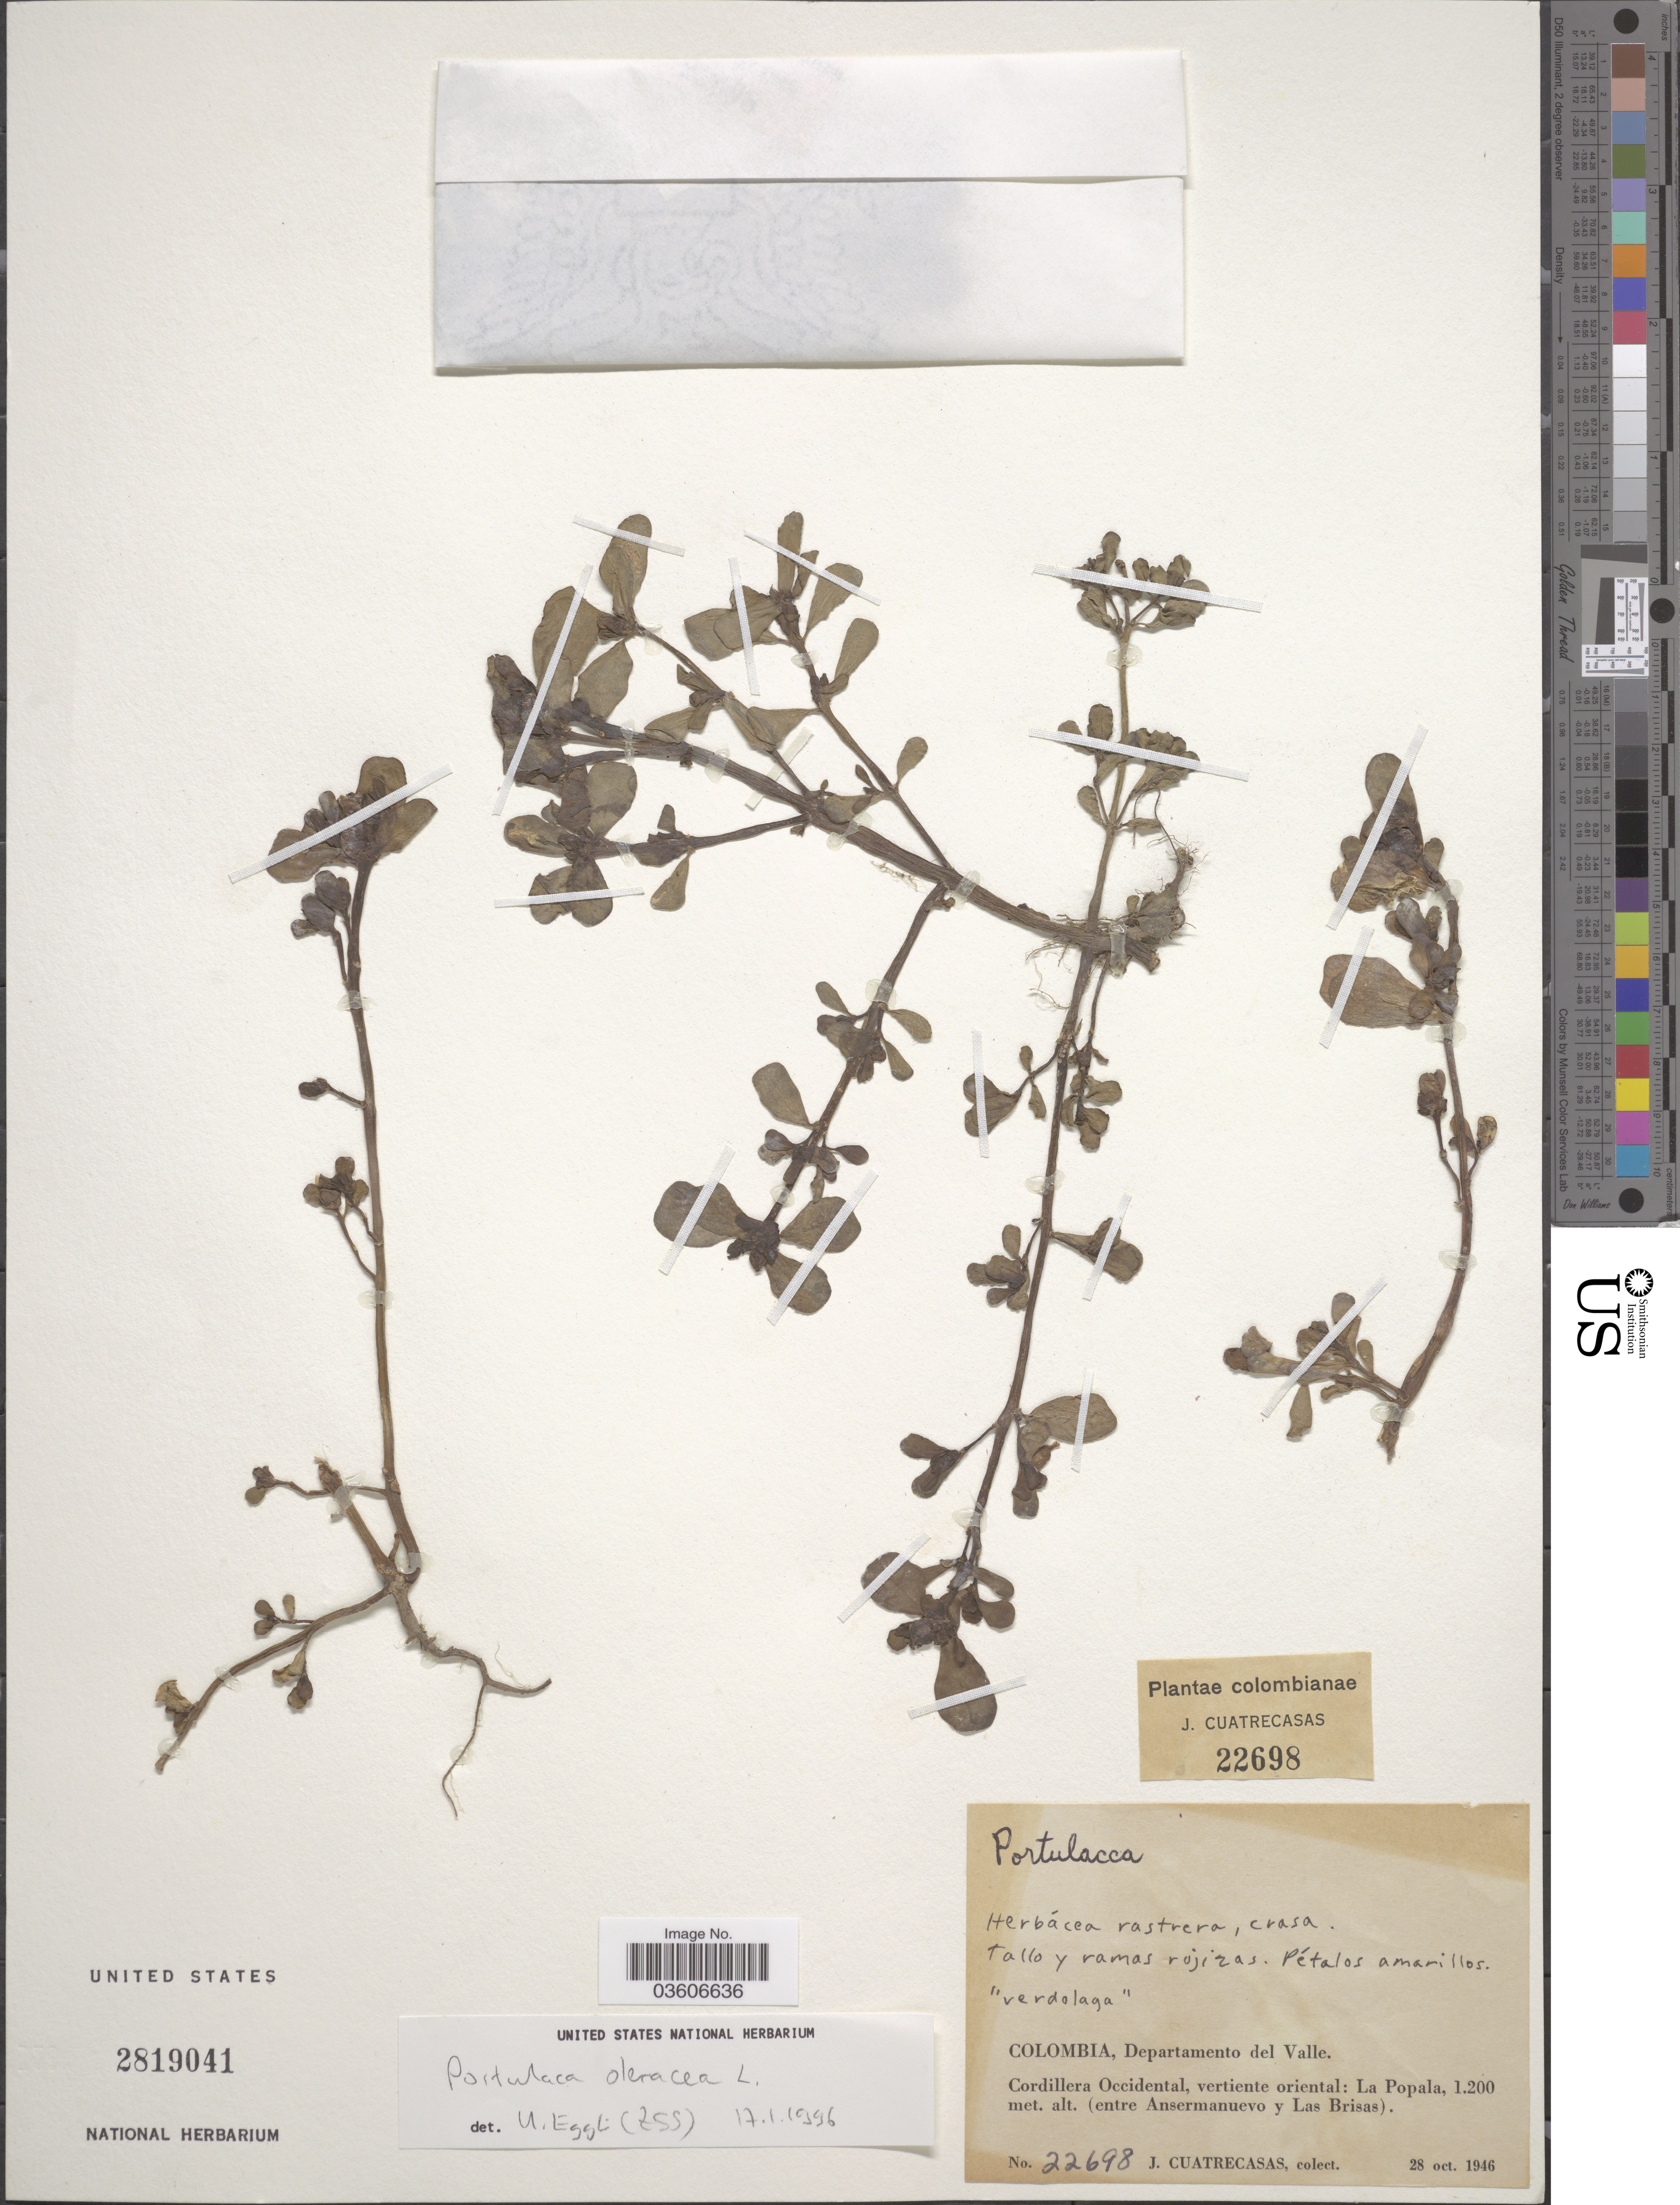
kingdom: Plantae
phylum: Tracheophyta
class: Magnoliopsida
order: Caryophyllales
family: Portulacaceae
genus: Portulaca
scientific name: Portulaca oleracea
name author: L.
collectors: J. Cuatrecasas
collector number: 22698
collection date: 1946-10-28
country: Colombia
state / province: Valle del Cauca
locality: Departamento del Valle. Cordillera Occidental, vertiente oriental: La Popala (entre Ansermanuevo y Las Brisas).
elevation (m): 1200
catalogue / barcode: US 2819041